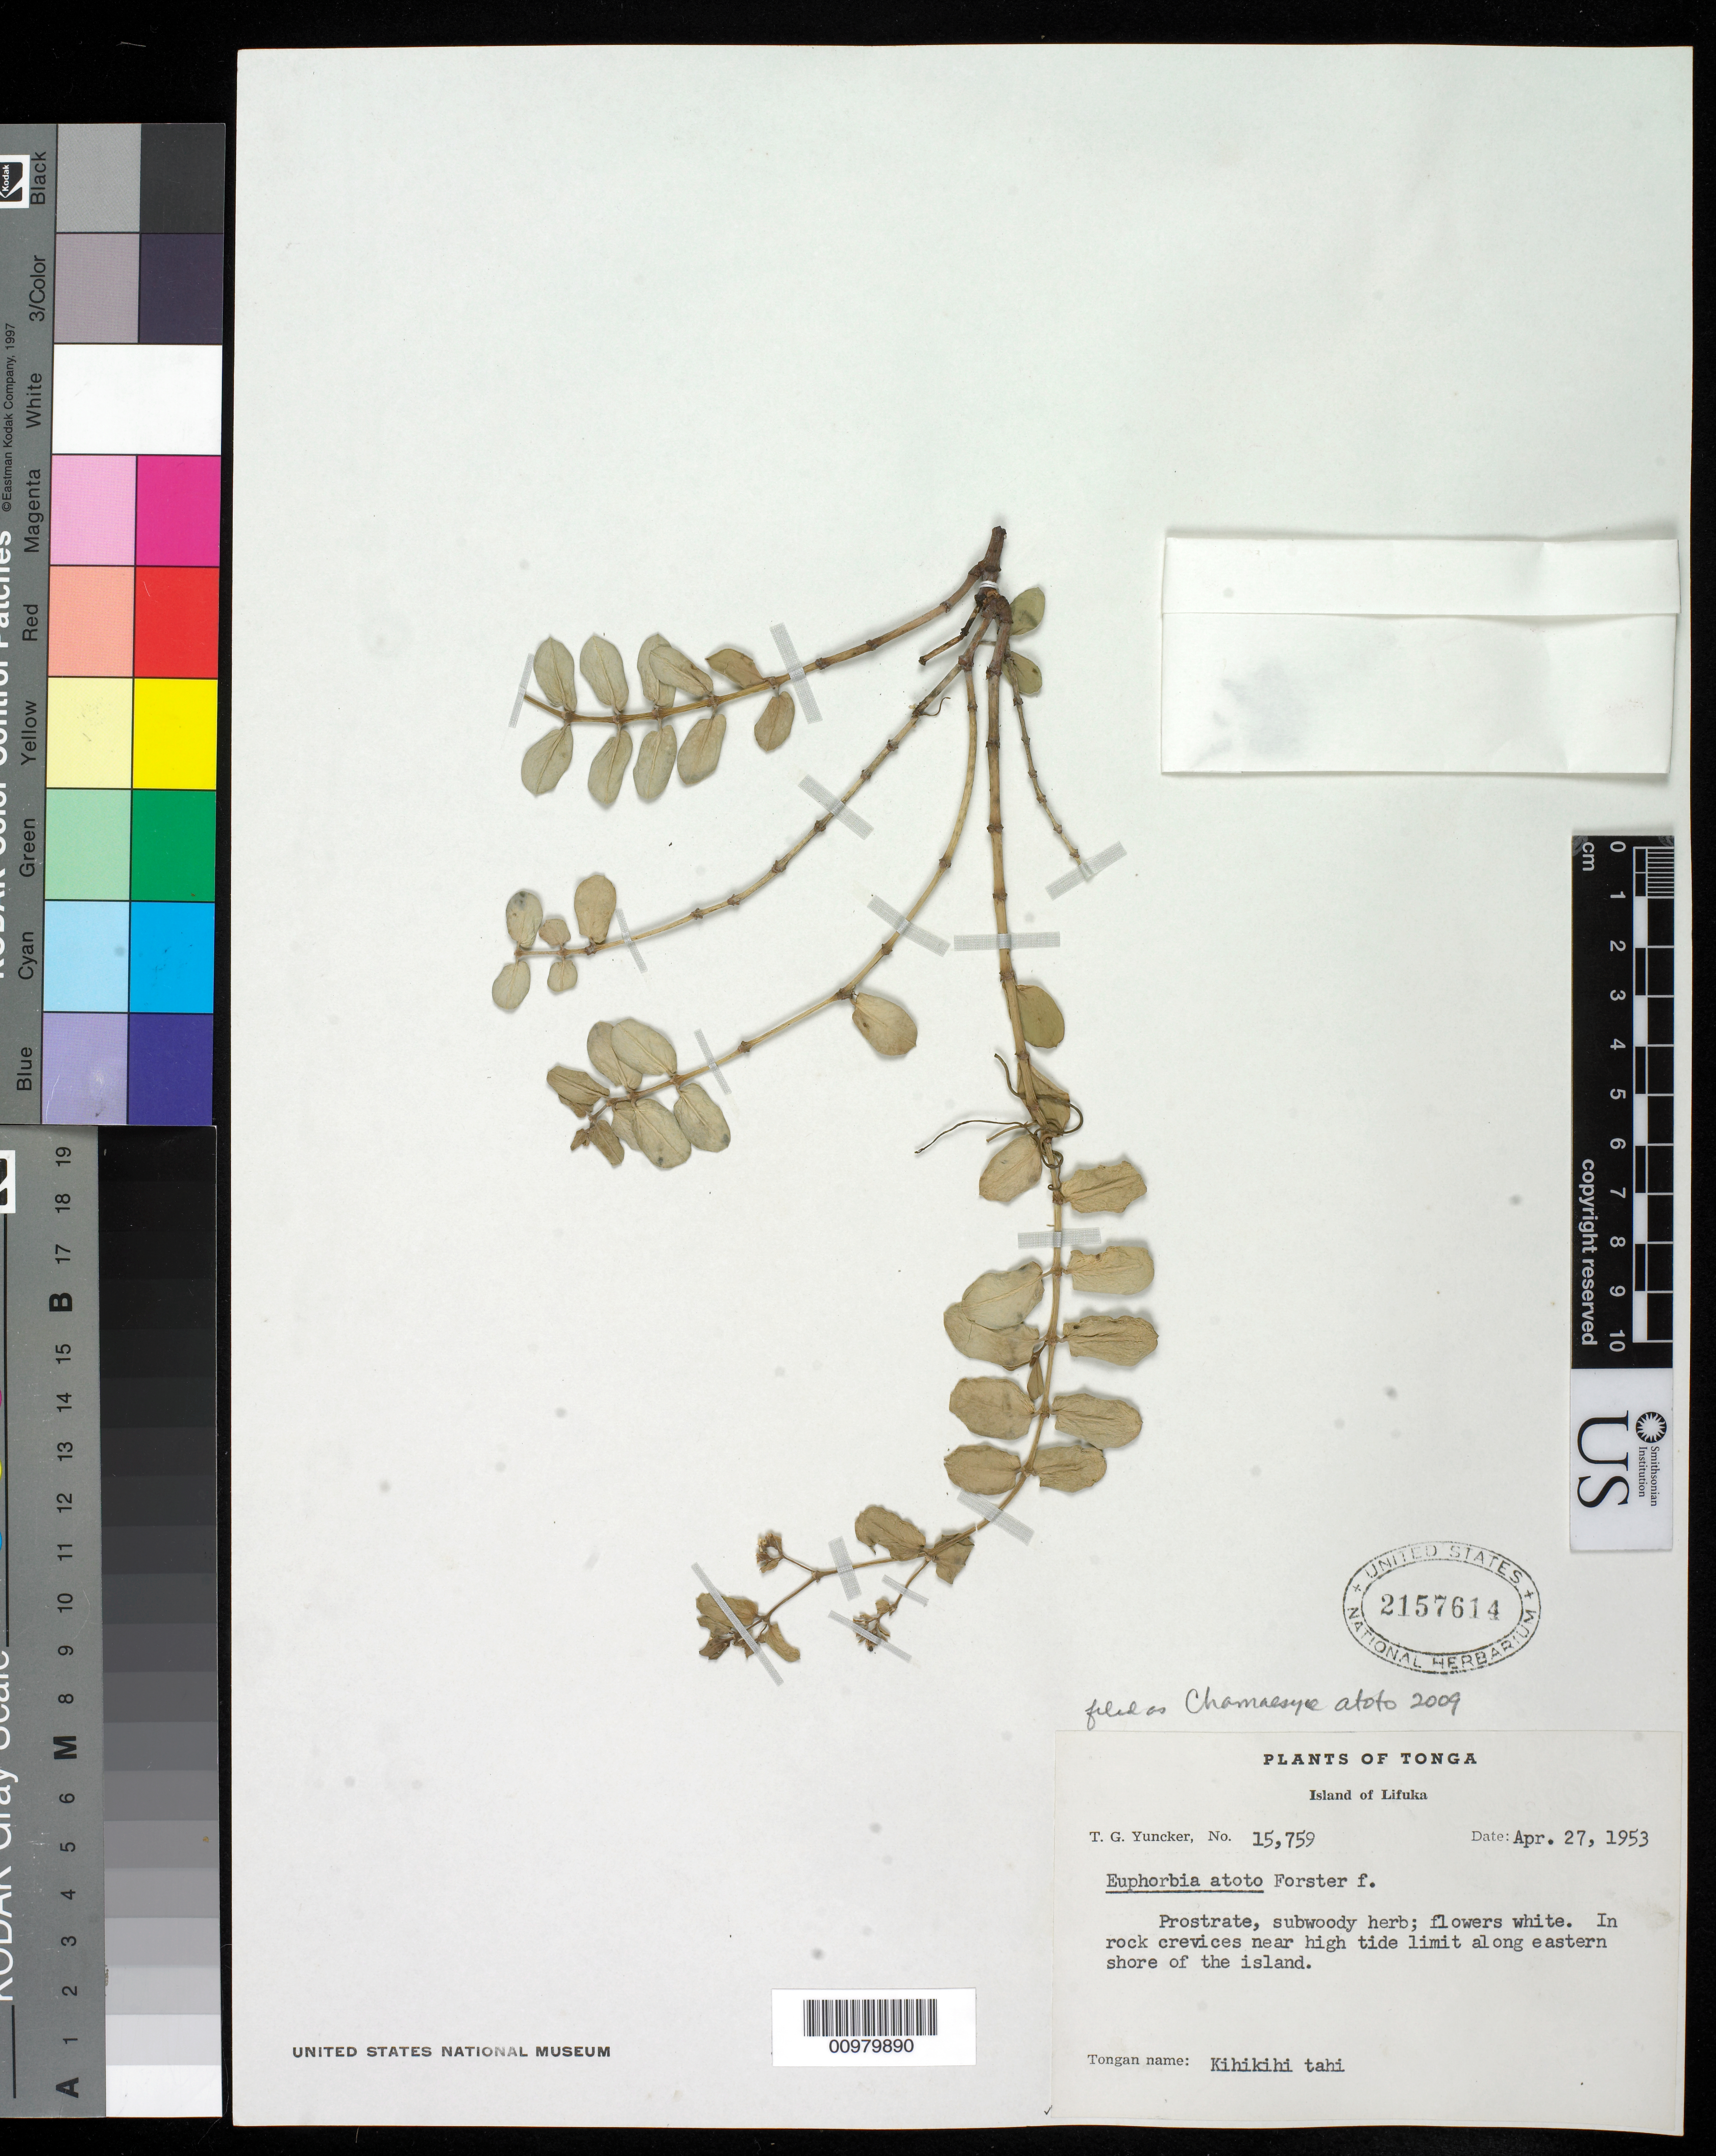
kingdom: Plantae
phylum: Tracheophyta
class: Magnoliopsida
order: Malpighiales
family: Euphorbiaceae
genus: Euphorbia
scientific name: Euphorbia atoto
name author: G. Forst.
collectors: T. G. Yuncker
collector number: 15759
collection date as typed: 27 Apr 1953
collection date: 1953-04-27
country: Tonga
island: Lifuka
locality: Tonga, Lifuka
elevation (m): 0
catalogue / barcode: US 2157614